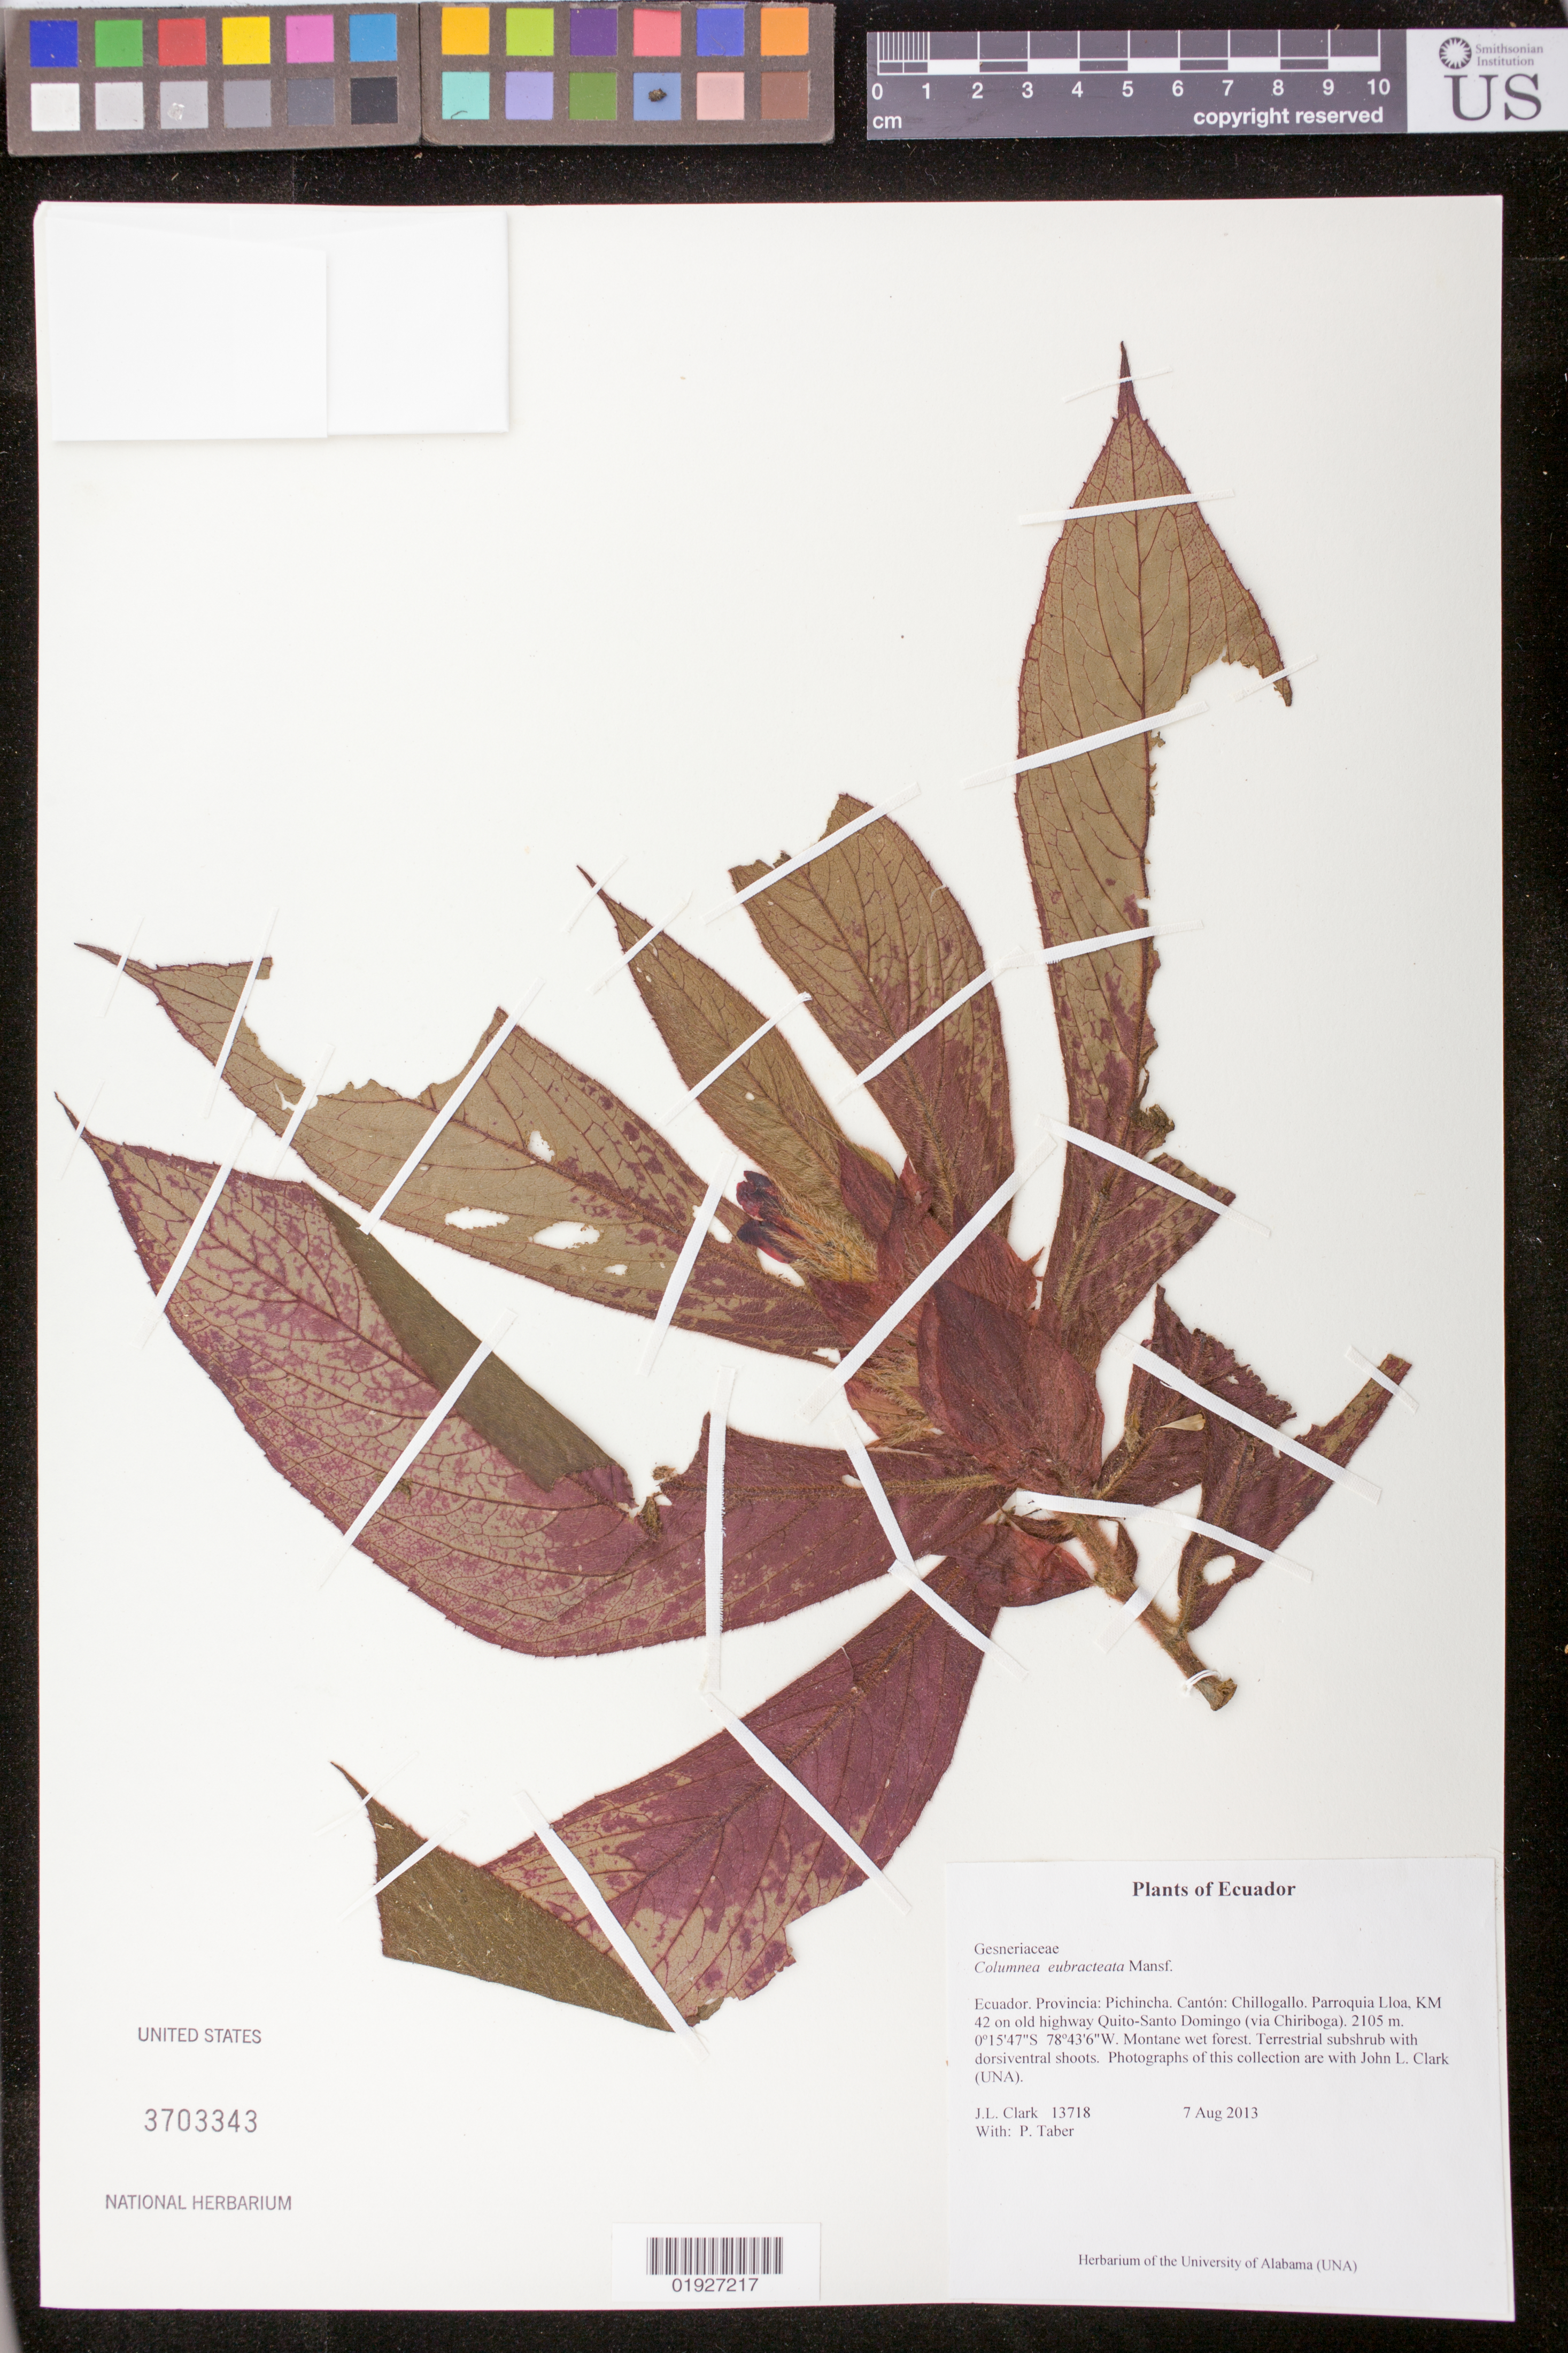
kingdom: Plantae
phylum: Tracheophyta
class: Magnoliopsida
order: Lamiales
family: Gesneriaceae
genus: Columnea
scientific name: Columnea eubracteata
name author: Mansf.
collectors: J. L. Clark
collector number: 13718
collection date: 2013-08-07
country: Ecuador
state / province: Pichincha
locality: Canton; Chillogallo. Parroquia Lloa, KM 42 on old highways Quito-Santo Domingo (via Chiriboga).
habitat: Montane wet forest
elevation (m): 2105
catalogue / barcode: US 3703343